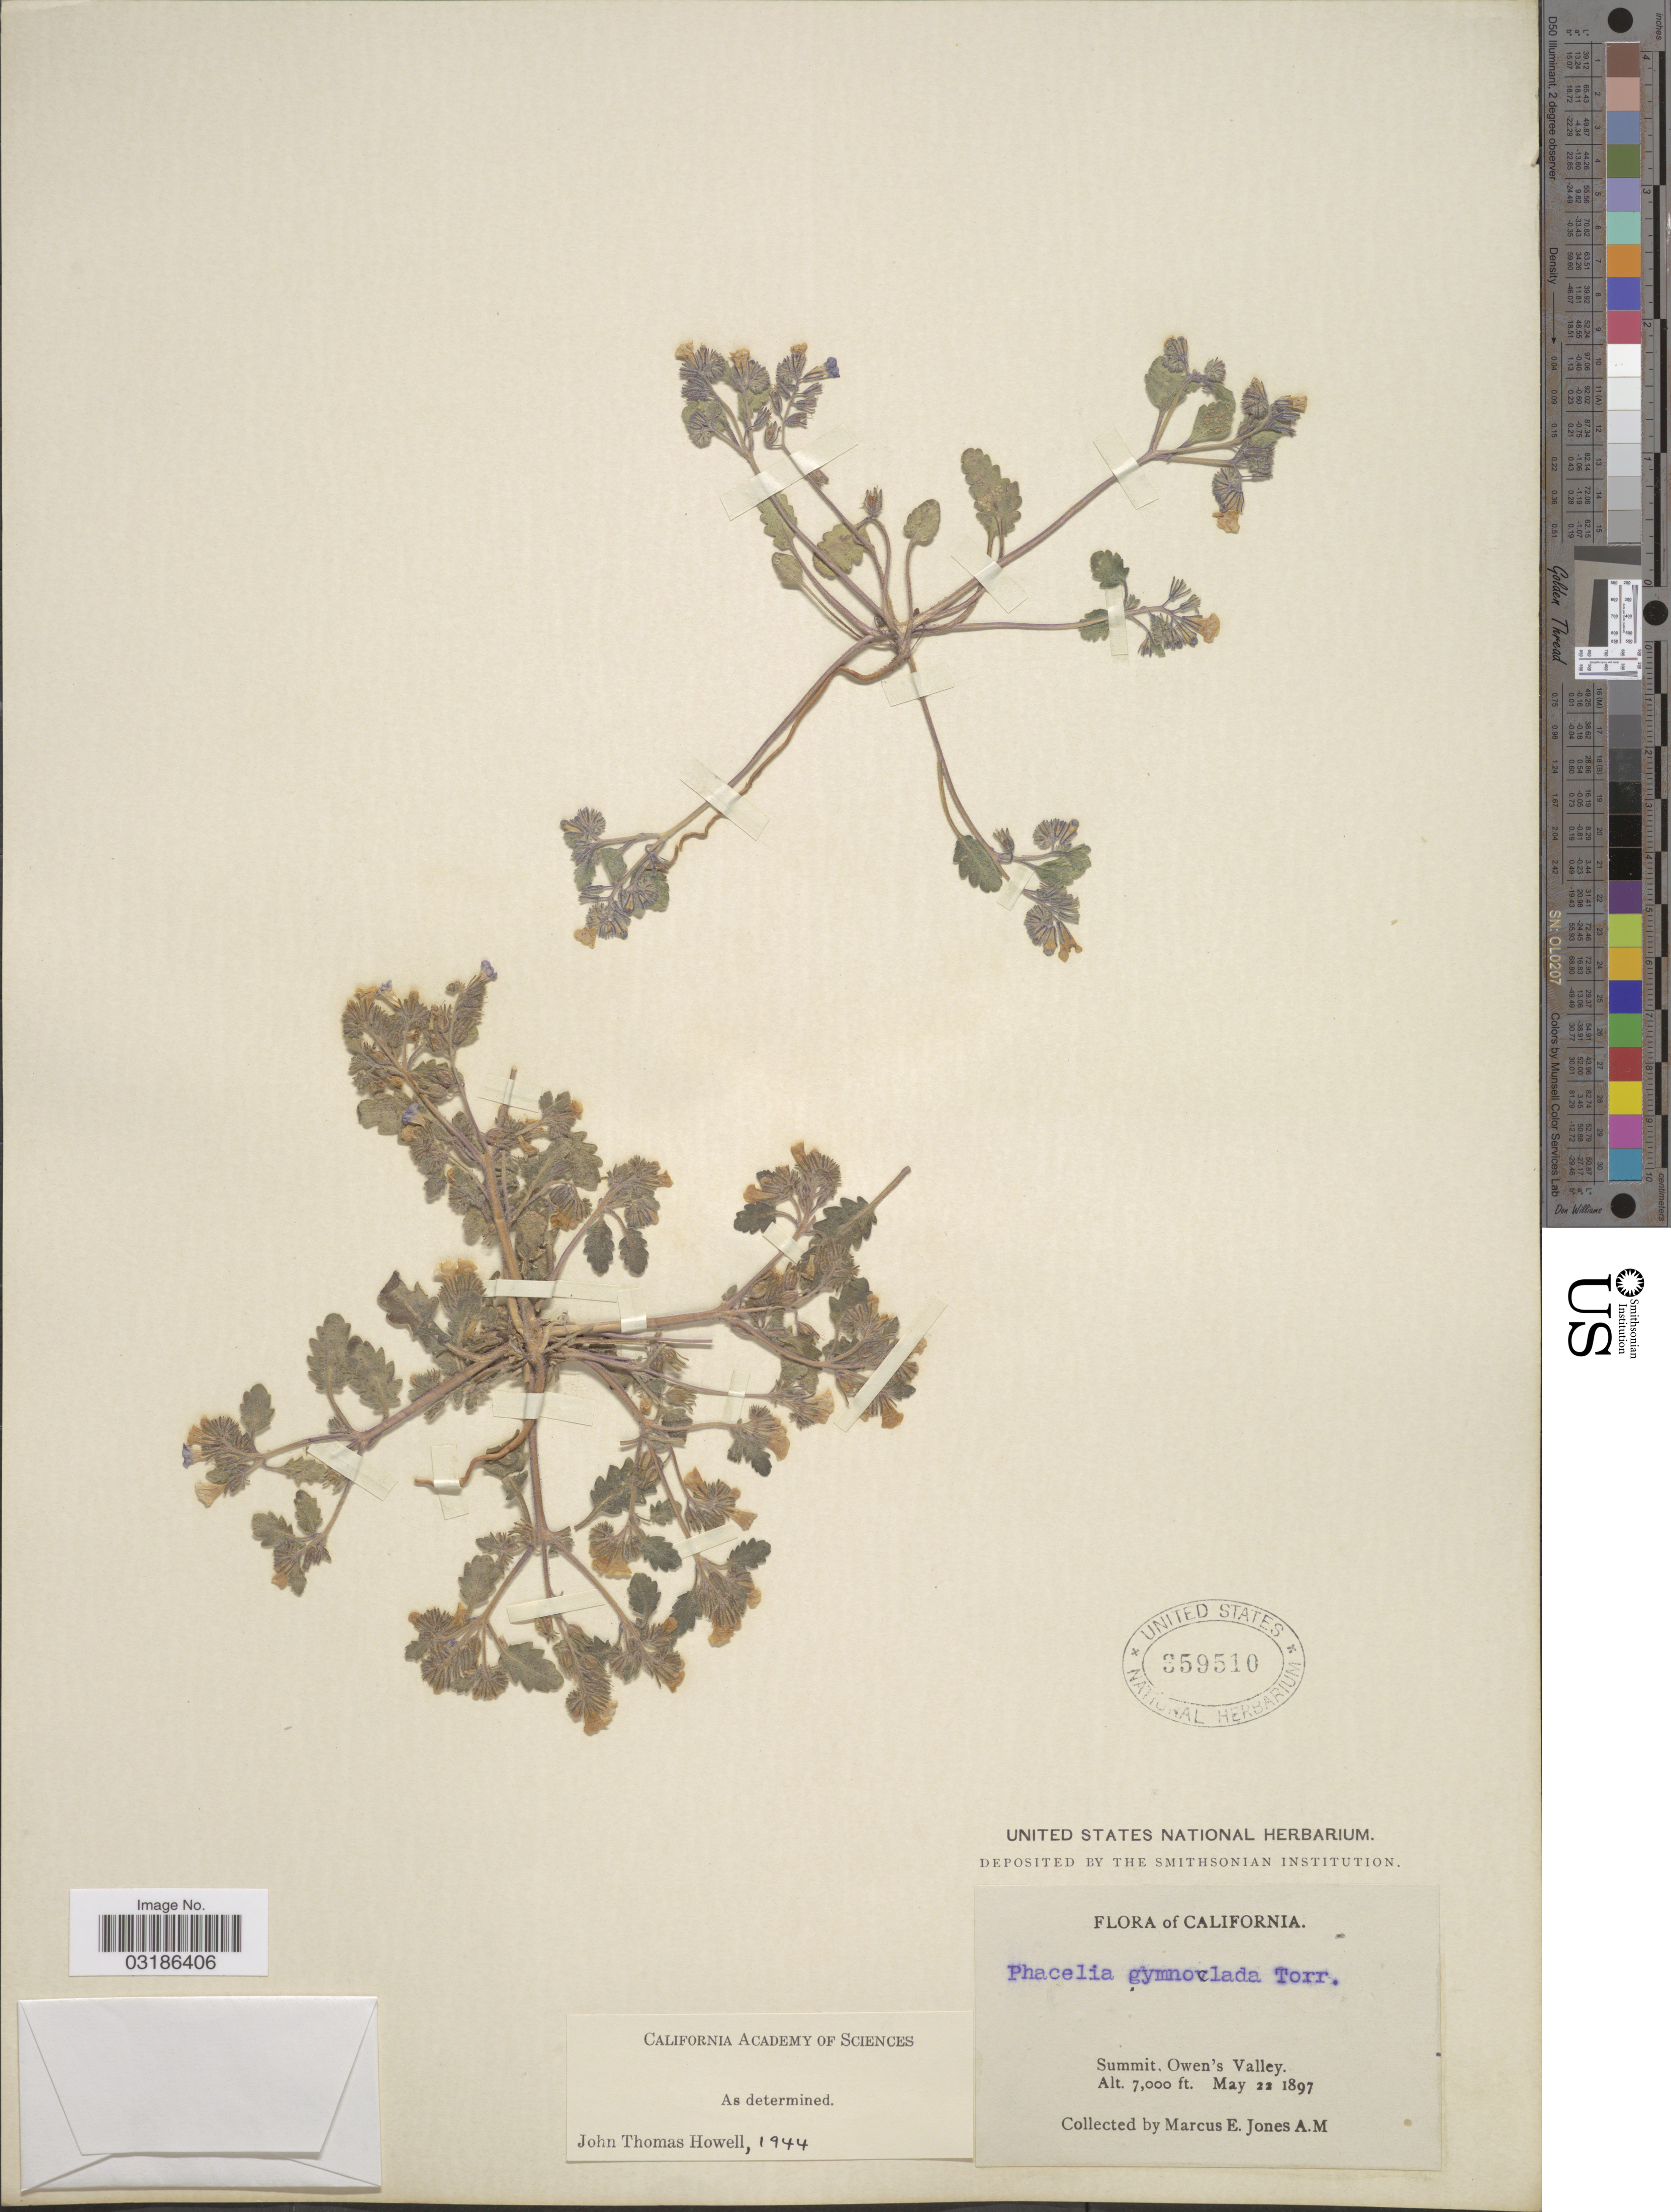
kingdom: Plantae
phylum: Tracheophyta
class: Magnoliopsida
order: Boraginales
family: Hydrophyllaceae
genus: Phacelia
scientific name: Phacelia gymnoclada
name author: Torr. in C. King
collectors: M. E. Jones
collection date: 1897-05-22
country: United States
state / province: California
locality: Summit, Owen's Valley.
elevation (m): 2134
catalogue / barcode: US 359510